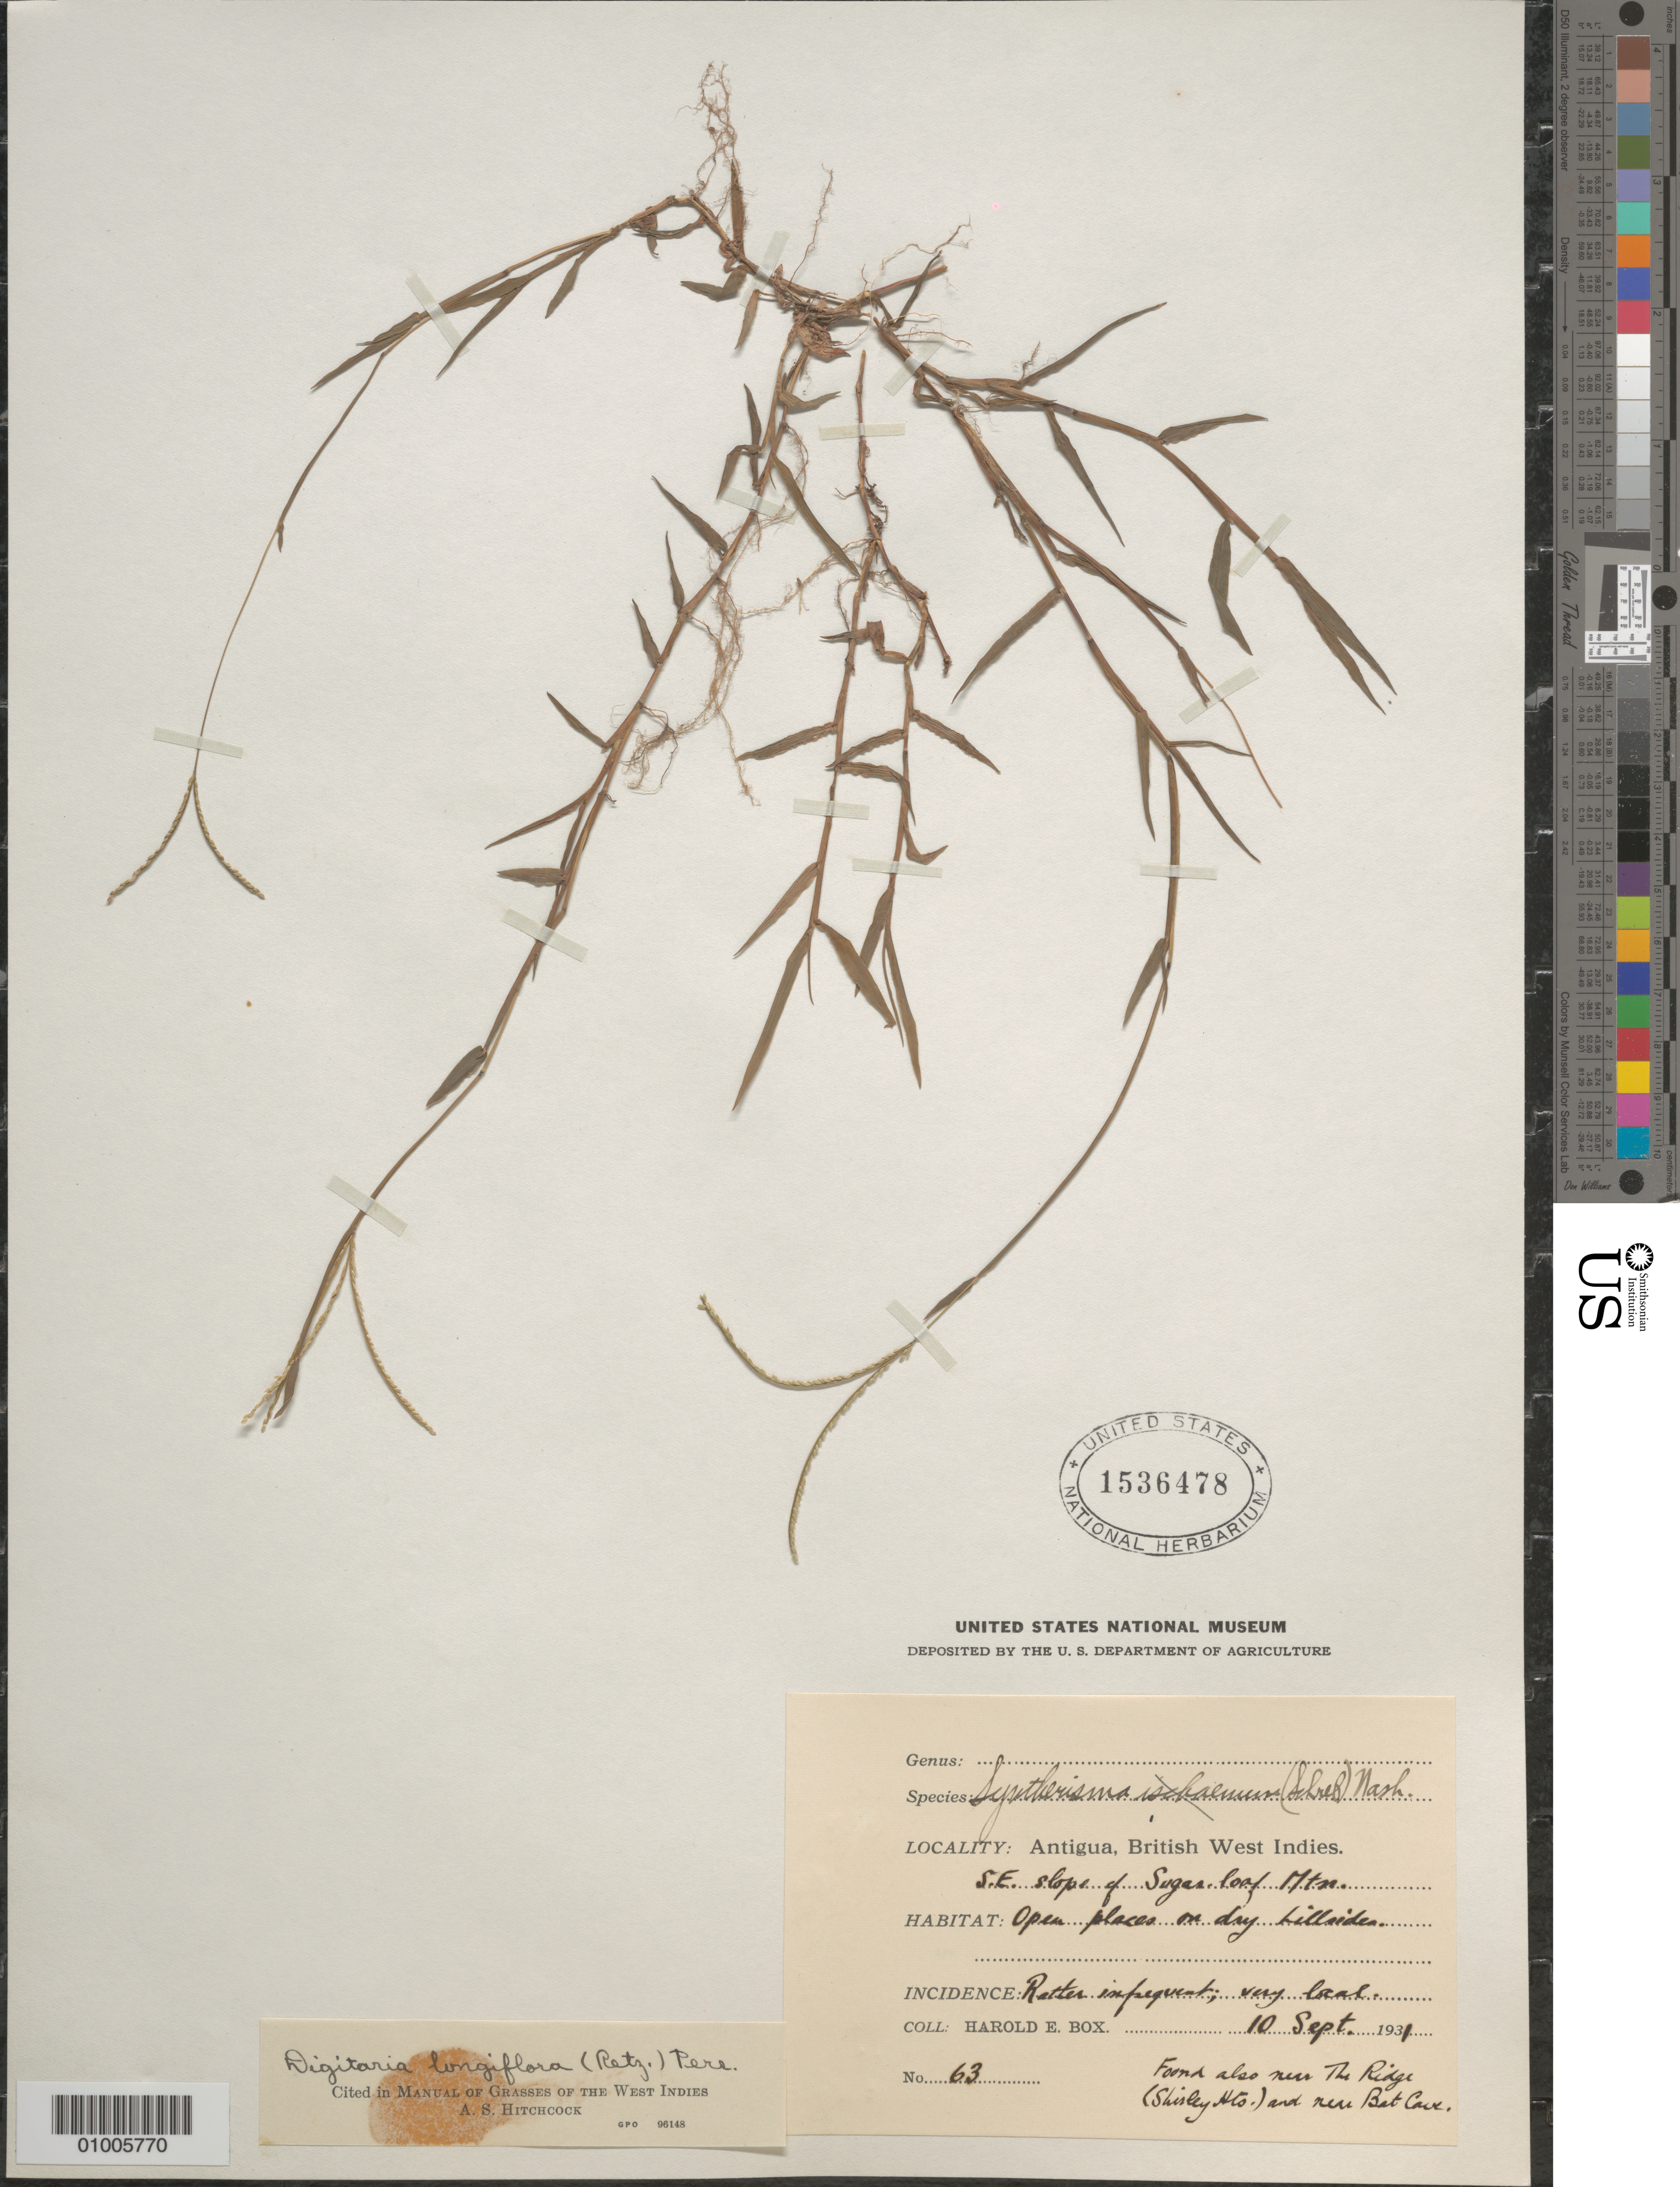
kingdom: Plantae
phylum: Tracheophyta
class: Liliopsida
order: Poales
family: Poaceae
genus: Digitaria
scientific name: Digitaria longiflora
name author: (Retz.) Pers.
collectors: H. E. Box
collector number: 63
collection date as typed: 10 Sep 1931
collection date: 1931-09-10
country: Antigua and Barbuda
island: Antigua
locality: SE slope of sugar loaf mountain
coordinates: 0 N, 0 E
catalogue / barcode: US 1536478